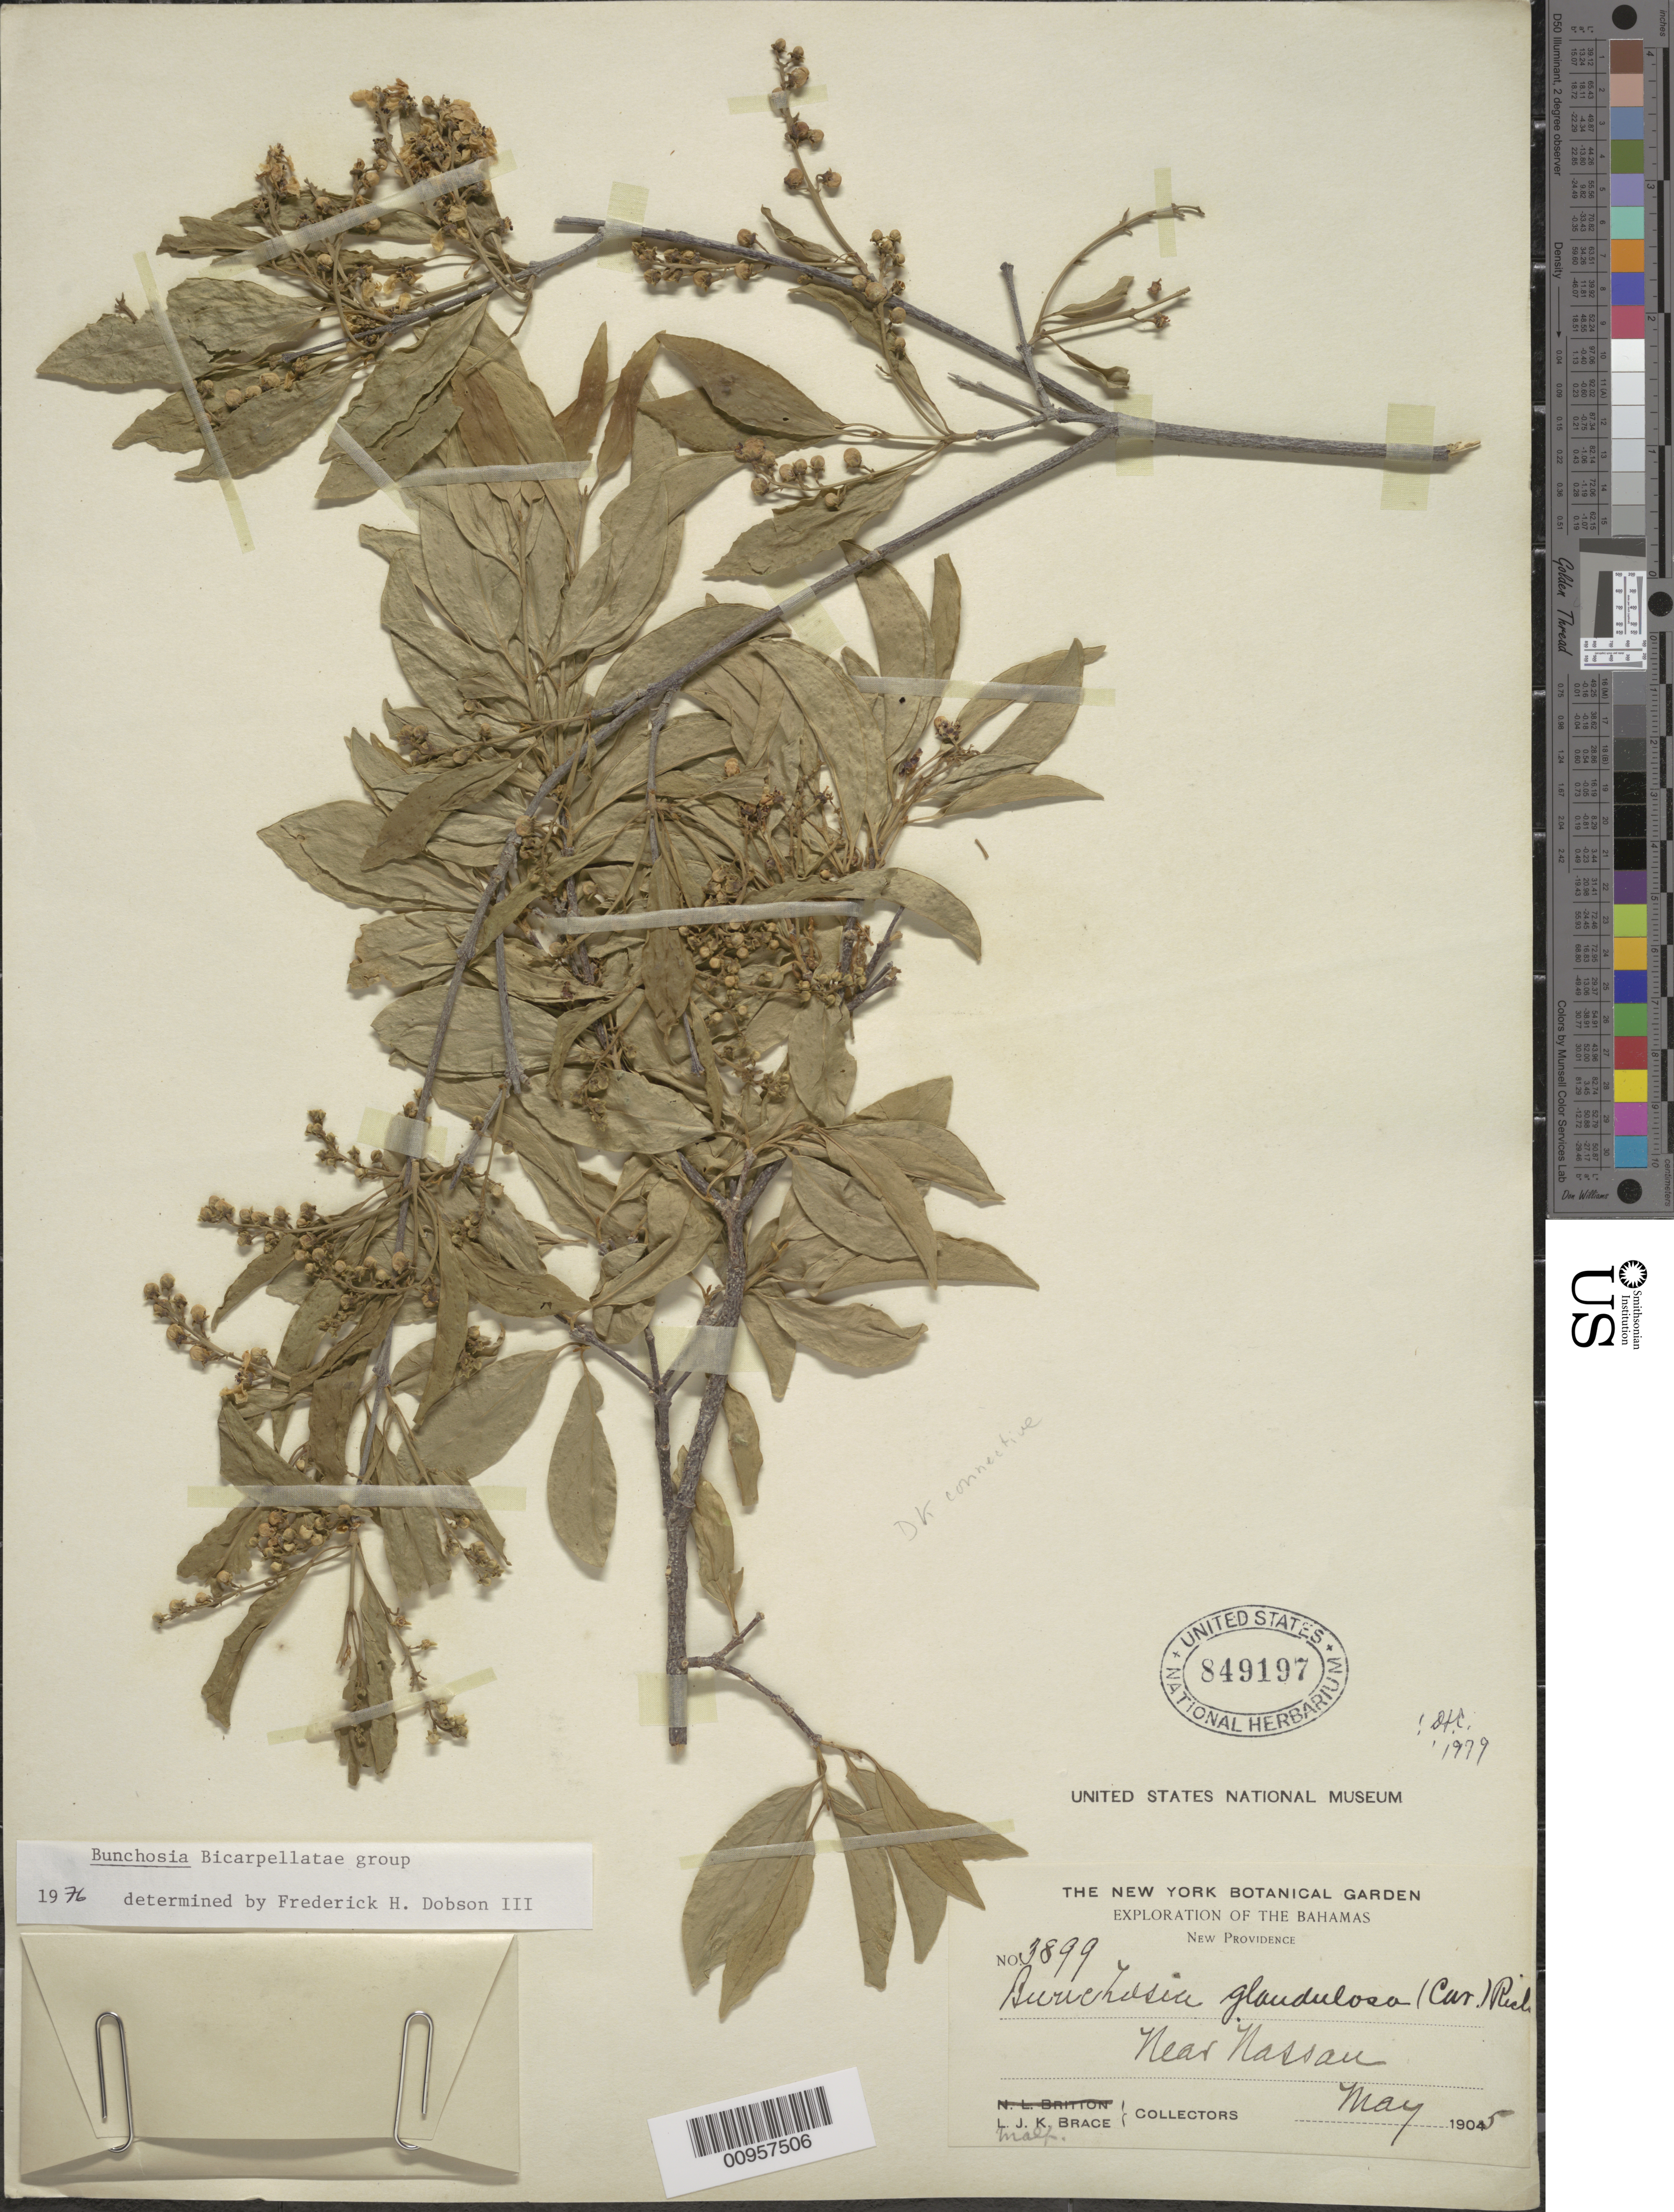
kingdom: Plantae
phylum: Tracheophyta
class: Magnoliopsida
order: Malpighiales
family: Malpighiaceae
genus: Bunchosia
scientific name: Bunchosia glandulosa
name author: (Cav.) DC.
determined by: Correll, D. S.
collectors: L. J. K. Brace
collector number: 3899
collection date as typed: May 1905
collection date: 1905-05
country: Bahamas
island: New Providence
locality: Near Nassau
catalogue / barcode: US 849197